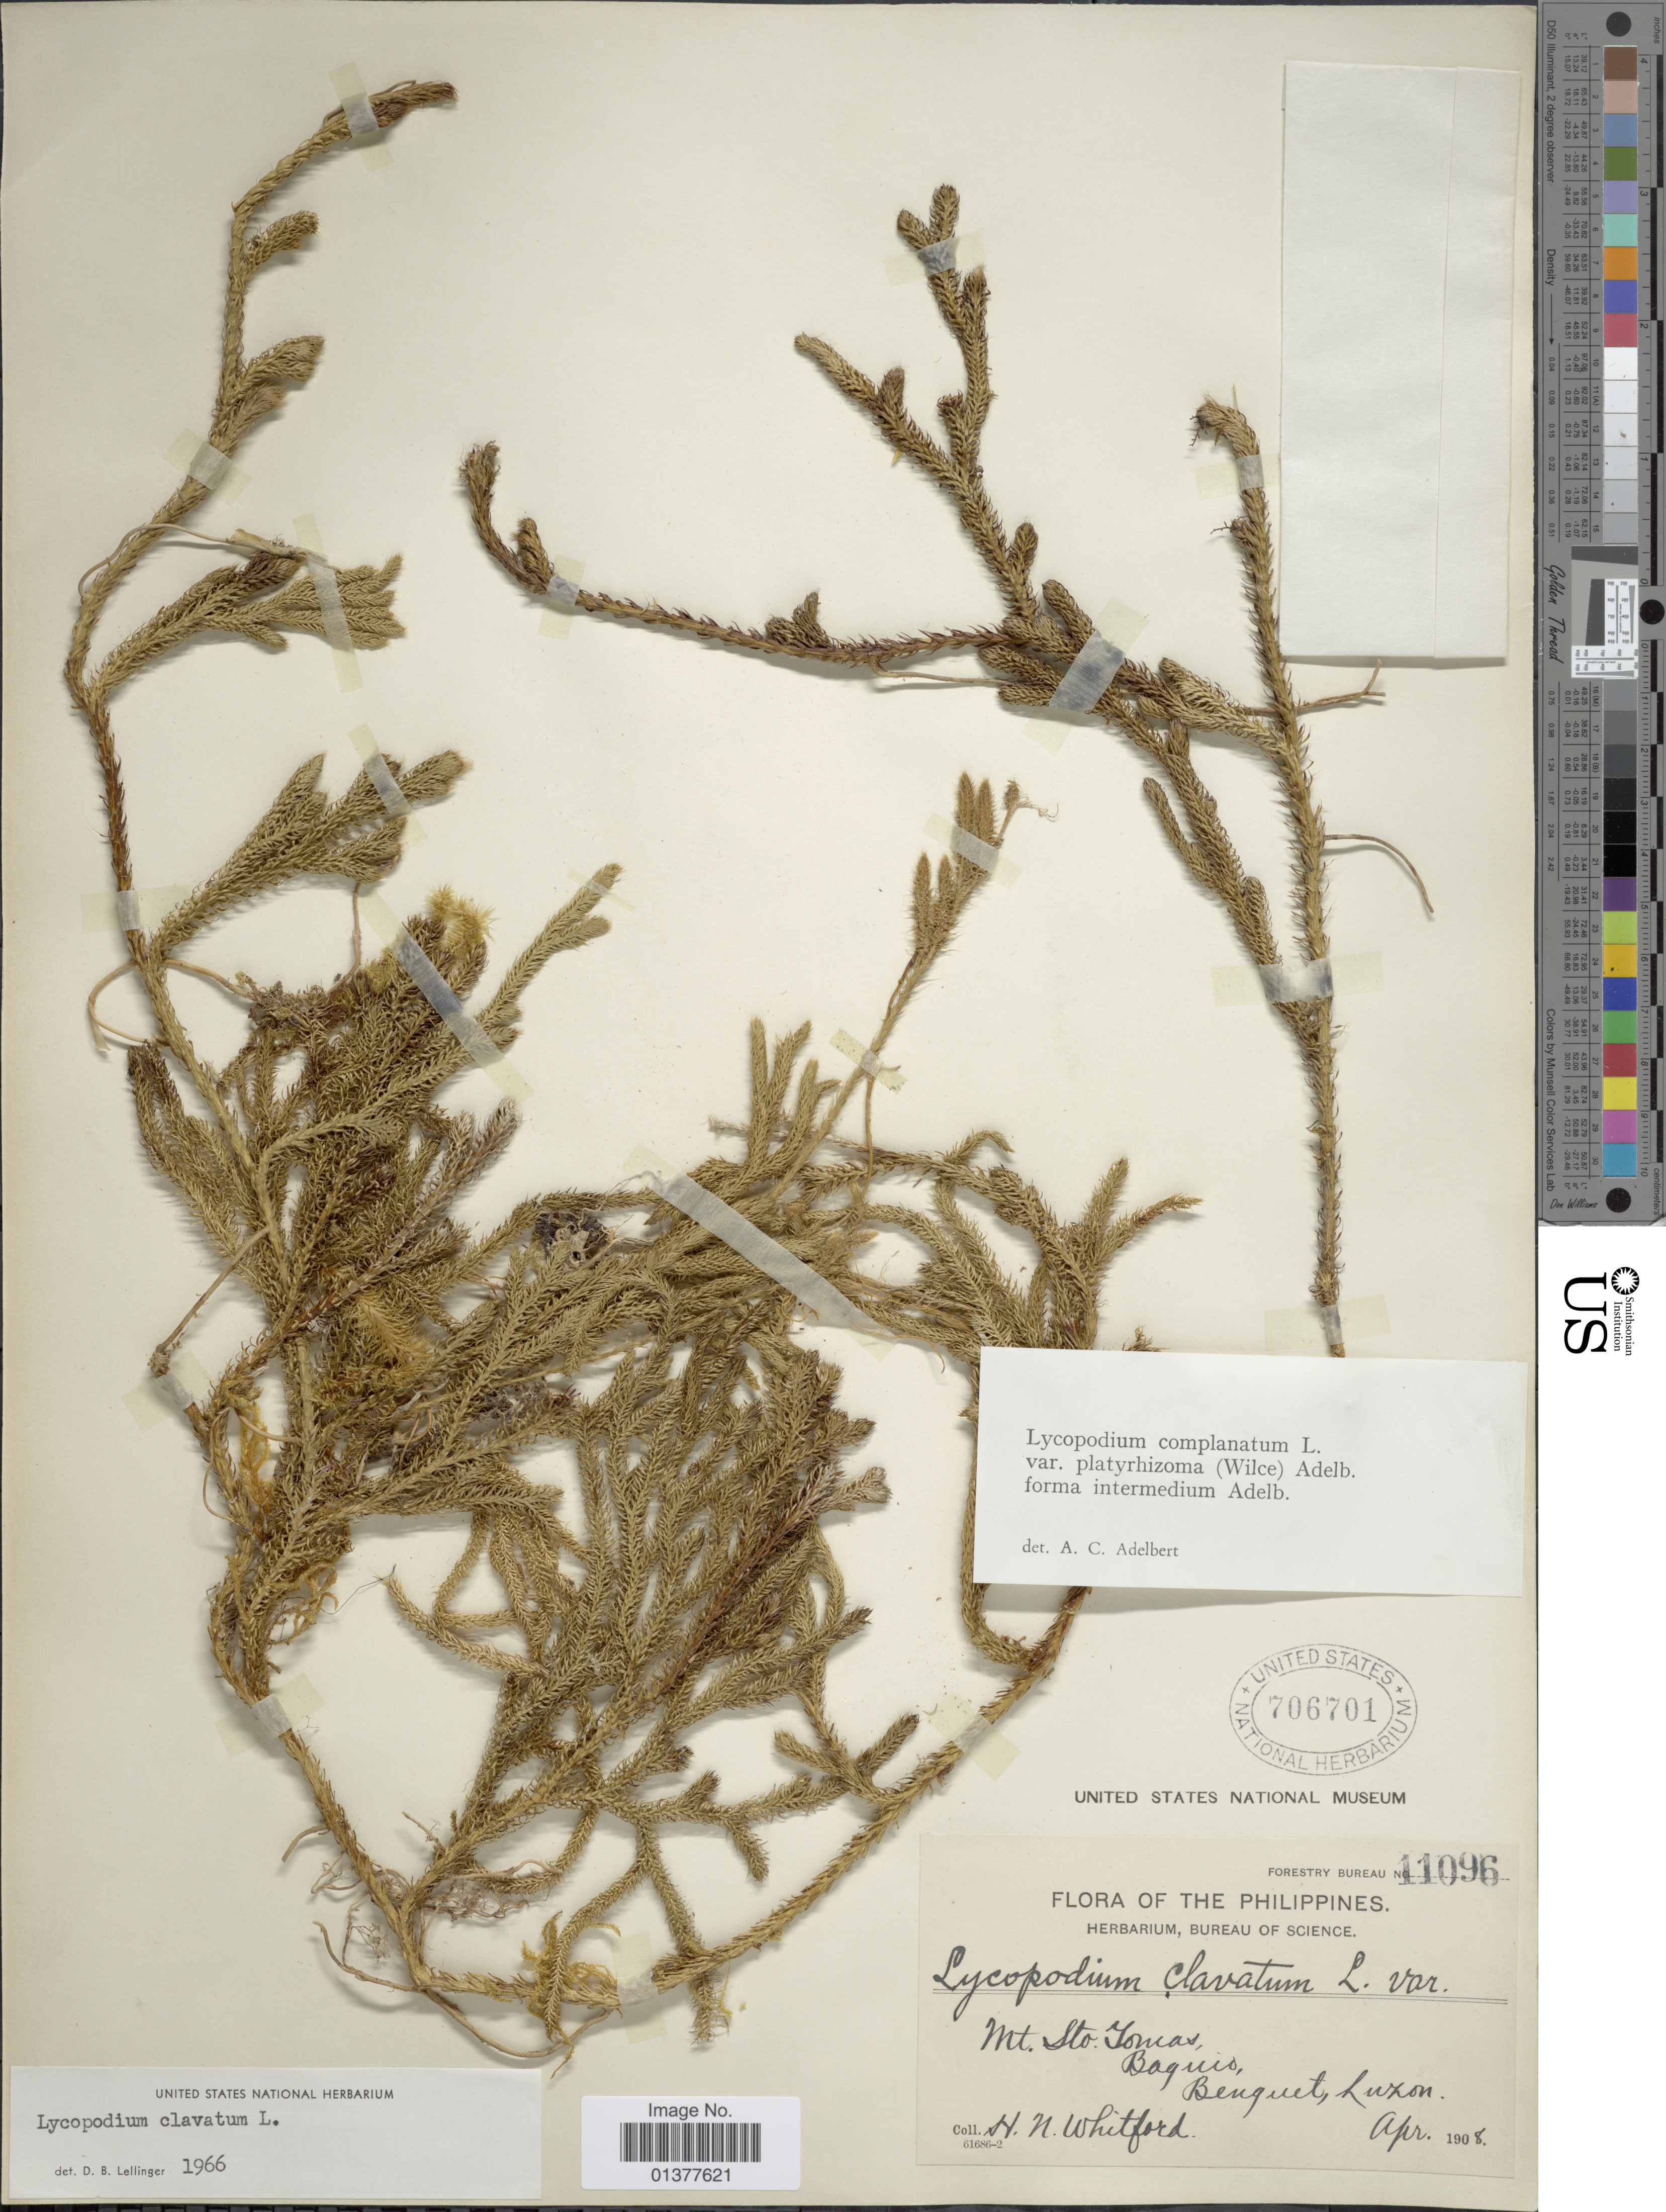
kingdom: Plantae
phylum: Tracheophyta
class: Lycopodiopsida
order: Lycopodiales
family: Lycopodiaceae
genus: Lycopodium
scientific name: Lycopodium clavatum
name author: L.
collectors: H. N. Whitford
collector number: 11096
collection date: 1908-04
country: Philippines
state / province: Central Luzon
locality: Mt. Sto Tomas, Baguio, Benguet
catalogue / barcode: US 706701